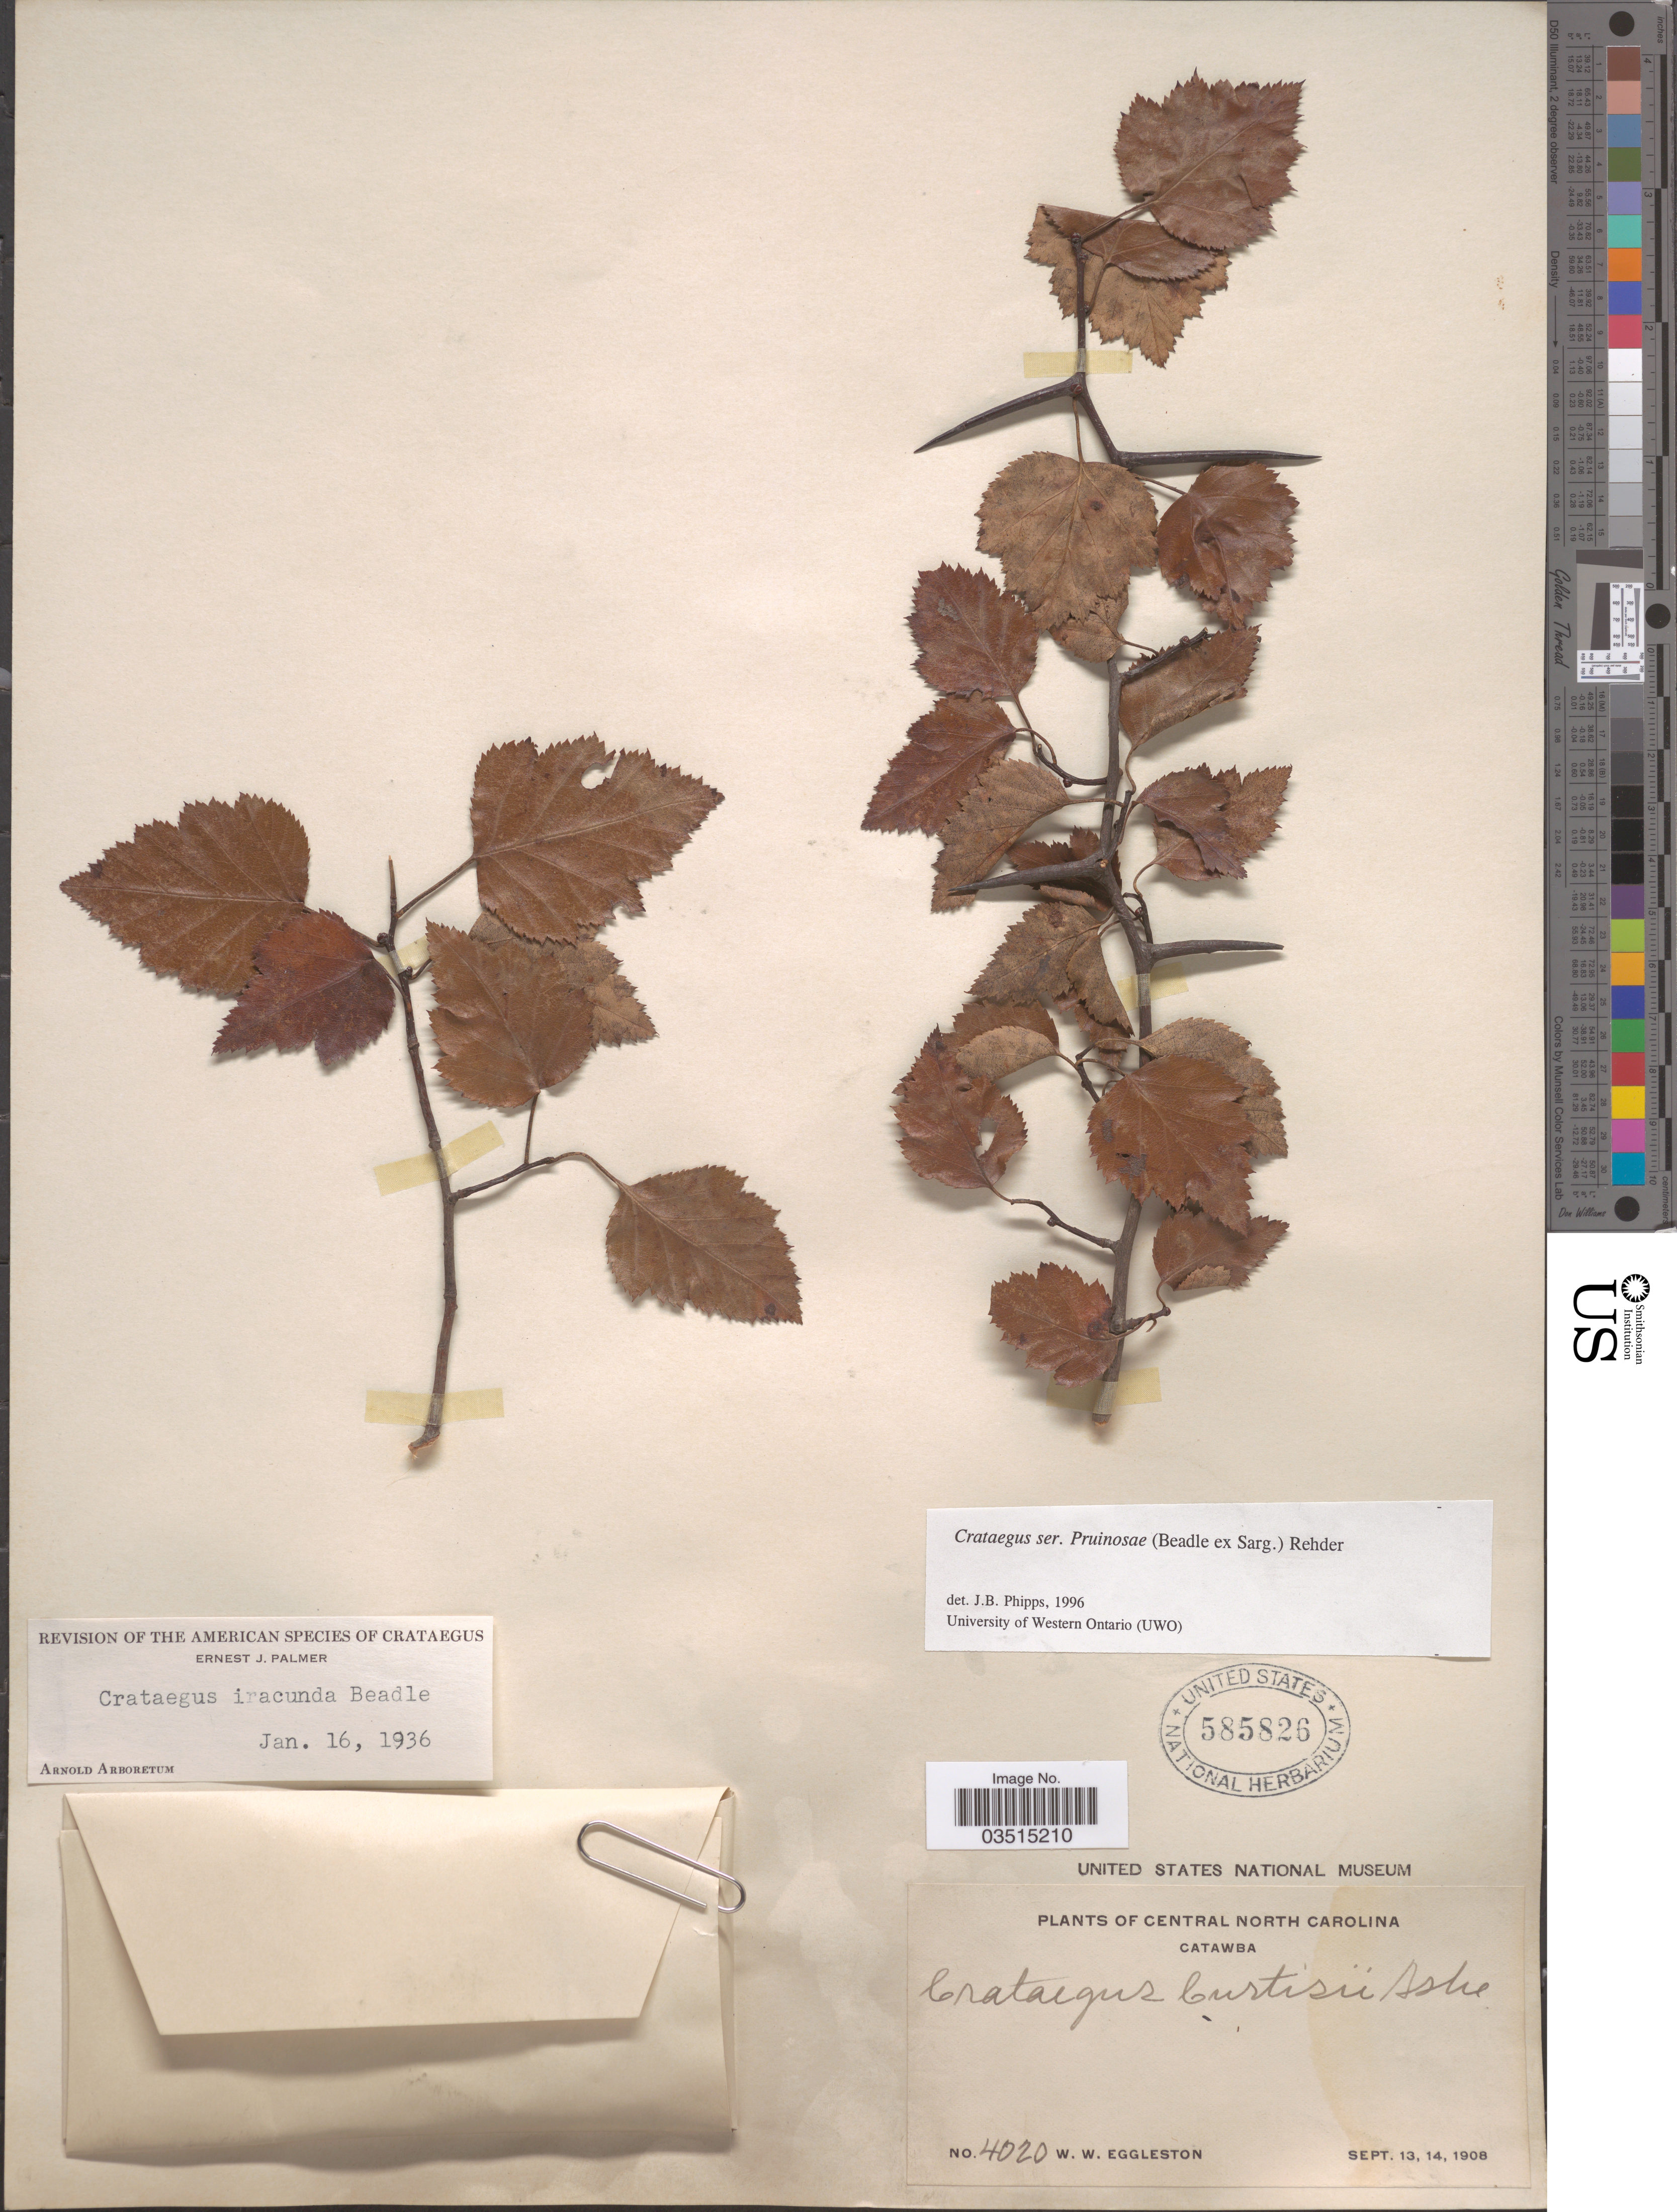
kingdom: Plantae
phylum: Tracheophyta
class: Magnoliopsida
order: Rosales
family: Rosaceae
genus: Crataegus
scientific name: Crataegus iracunda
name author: Beadle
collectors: W. W. Eggleston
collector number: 4020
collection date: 1908-09-13/1908-09-14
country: United States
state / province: North Carolina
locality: Central North Carolina. Catawba.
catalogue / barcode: US 585826